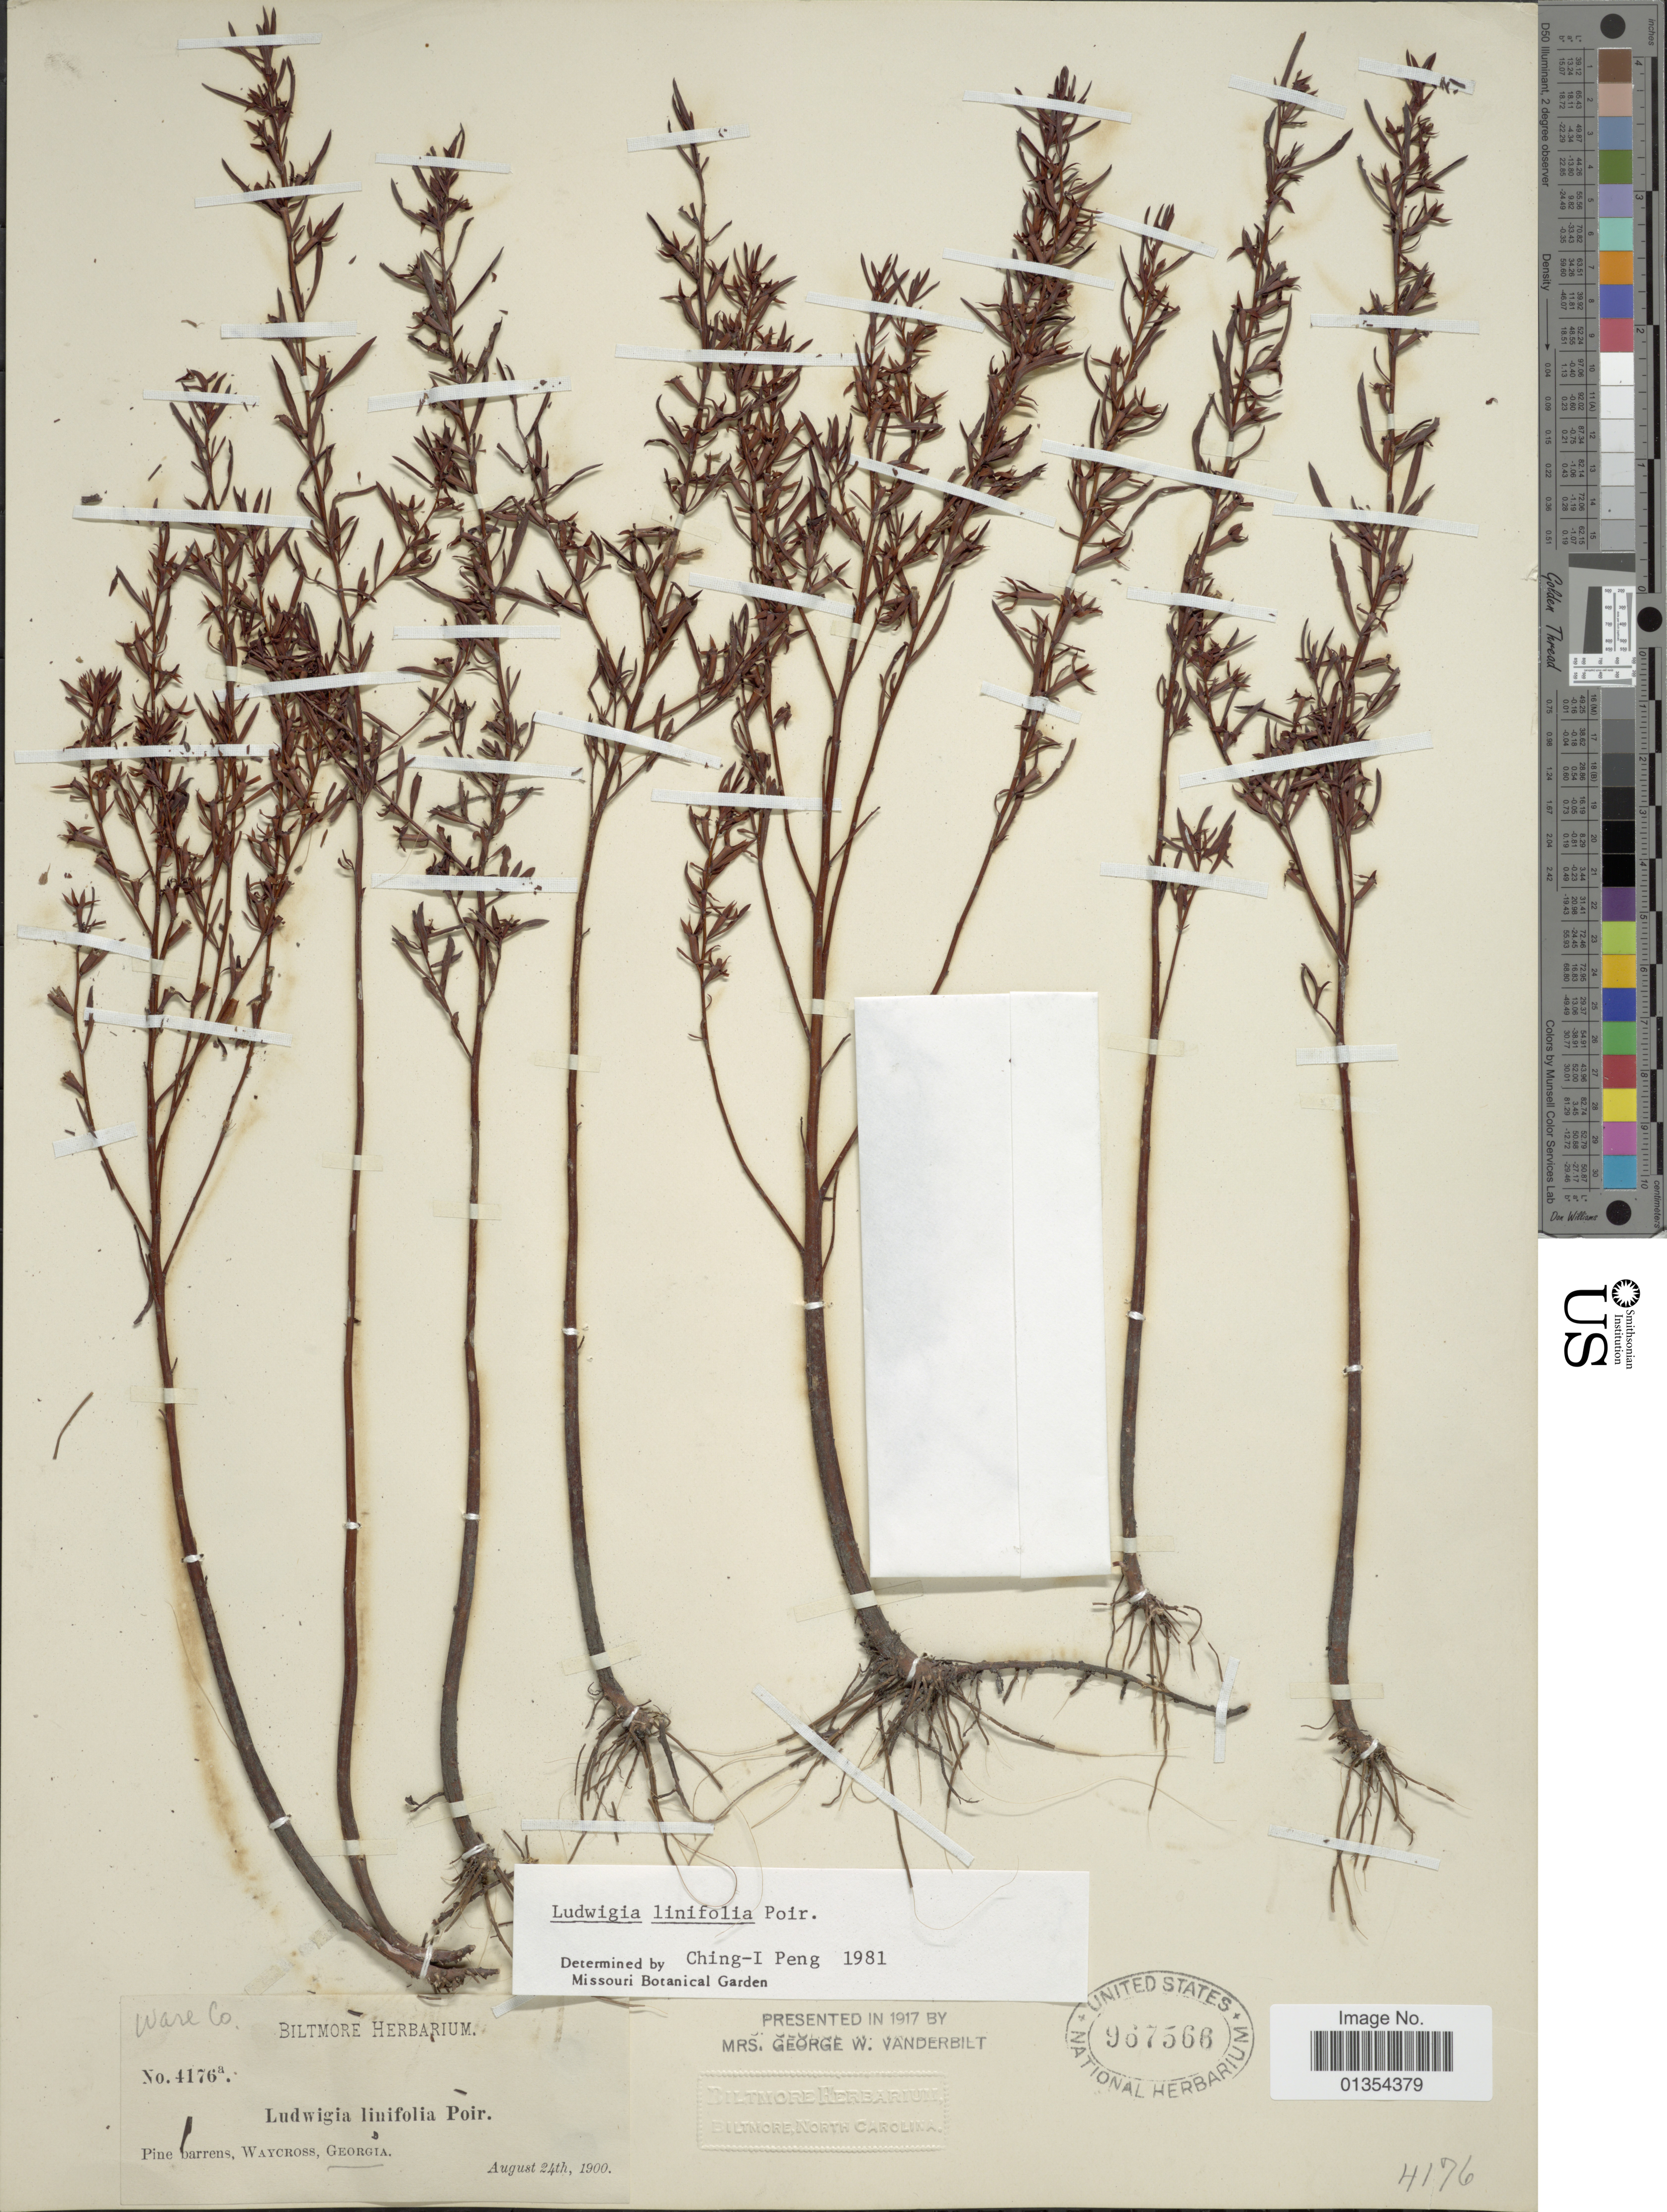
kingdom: Plantae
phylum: Tracheophyta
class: Magnoliopsida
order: Myrtales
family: Onagraceae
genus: Ludwigia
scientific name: Ludwigia linifolia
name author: Poir.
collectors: ex herb. Biltmore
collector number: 4176a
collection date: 1900-08-24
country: United States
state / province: Georgia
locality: Waycross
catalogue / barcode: US 967566